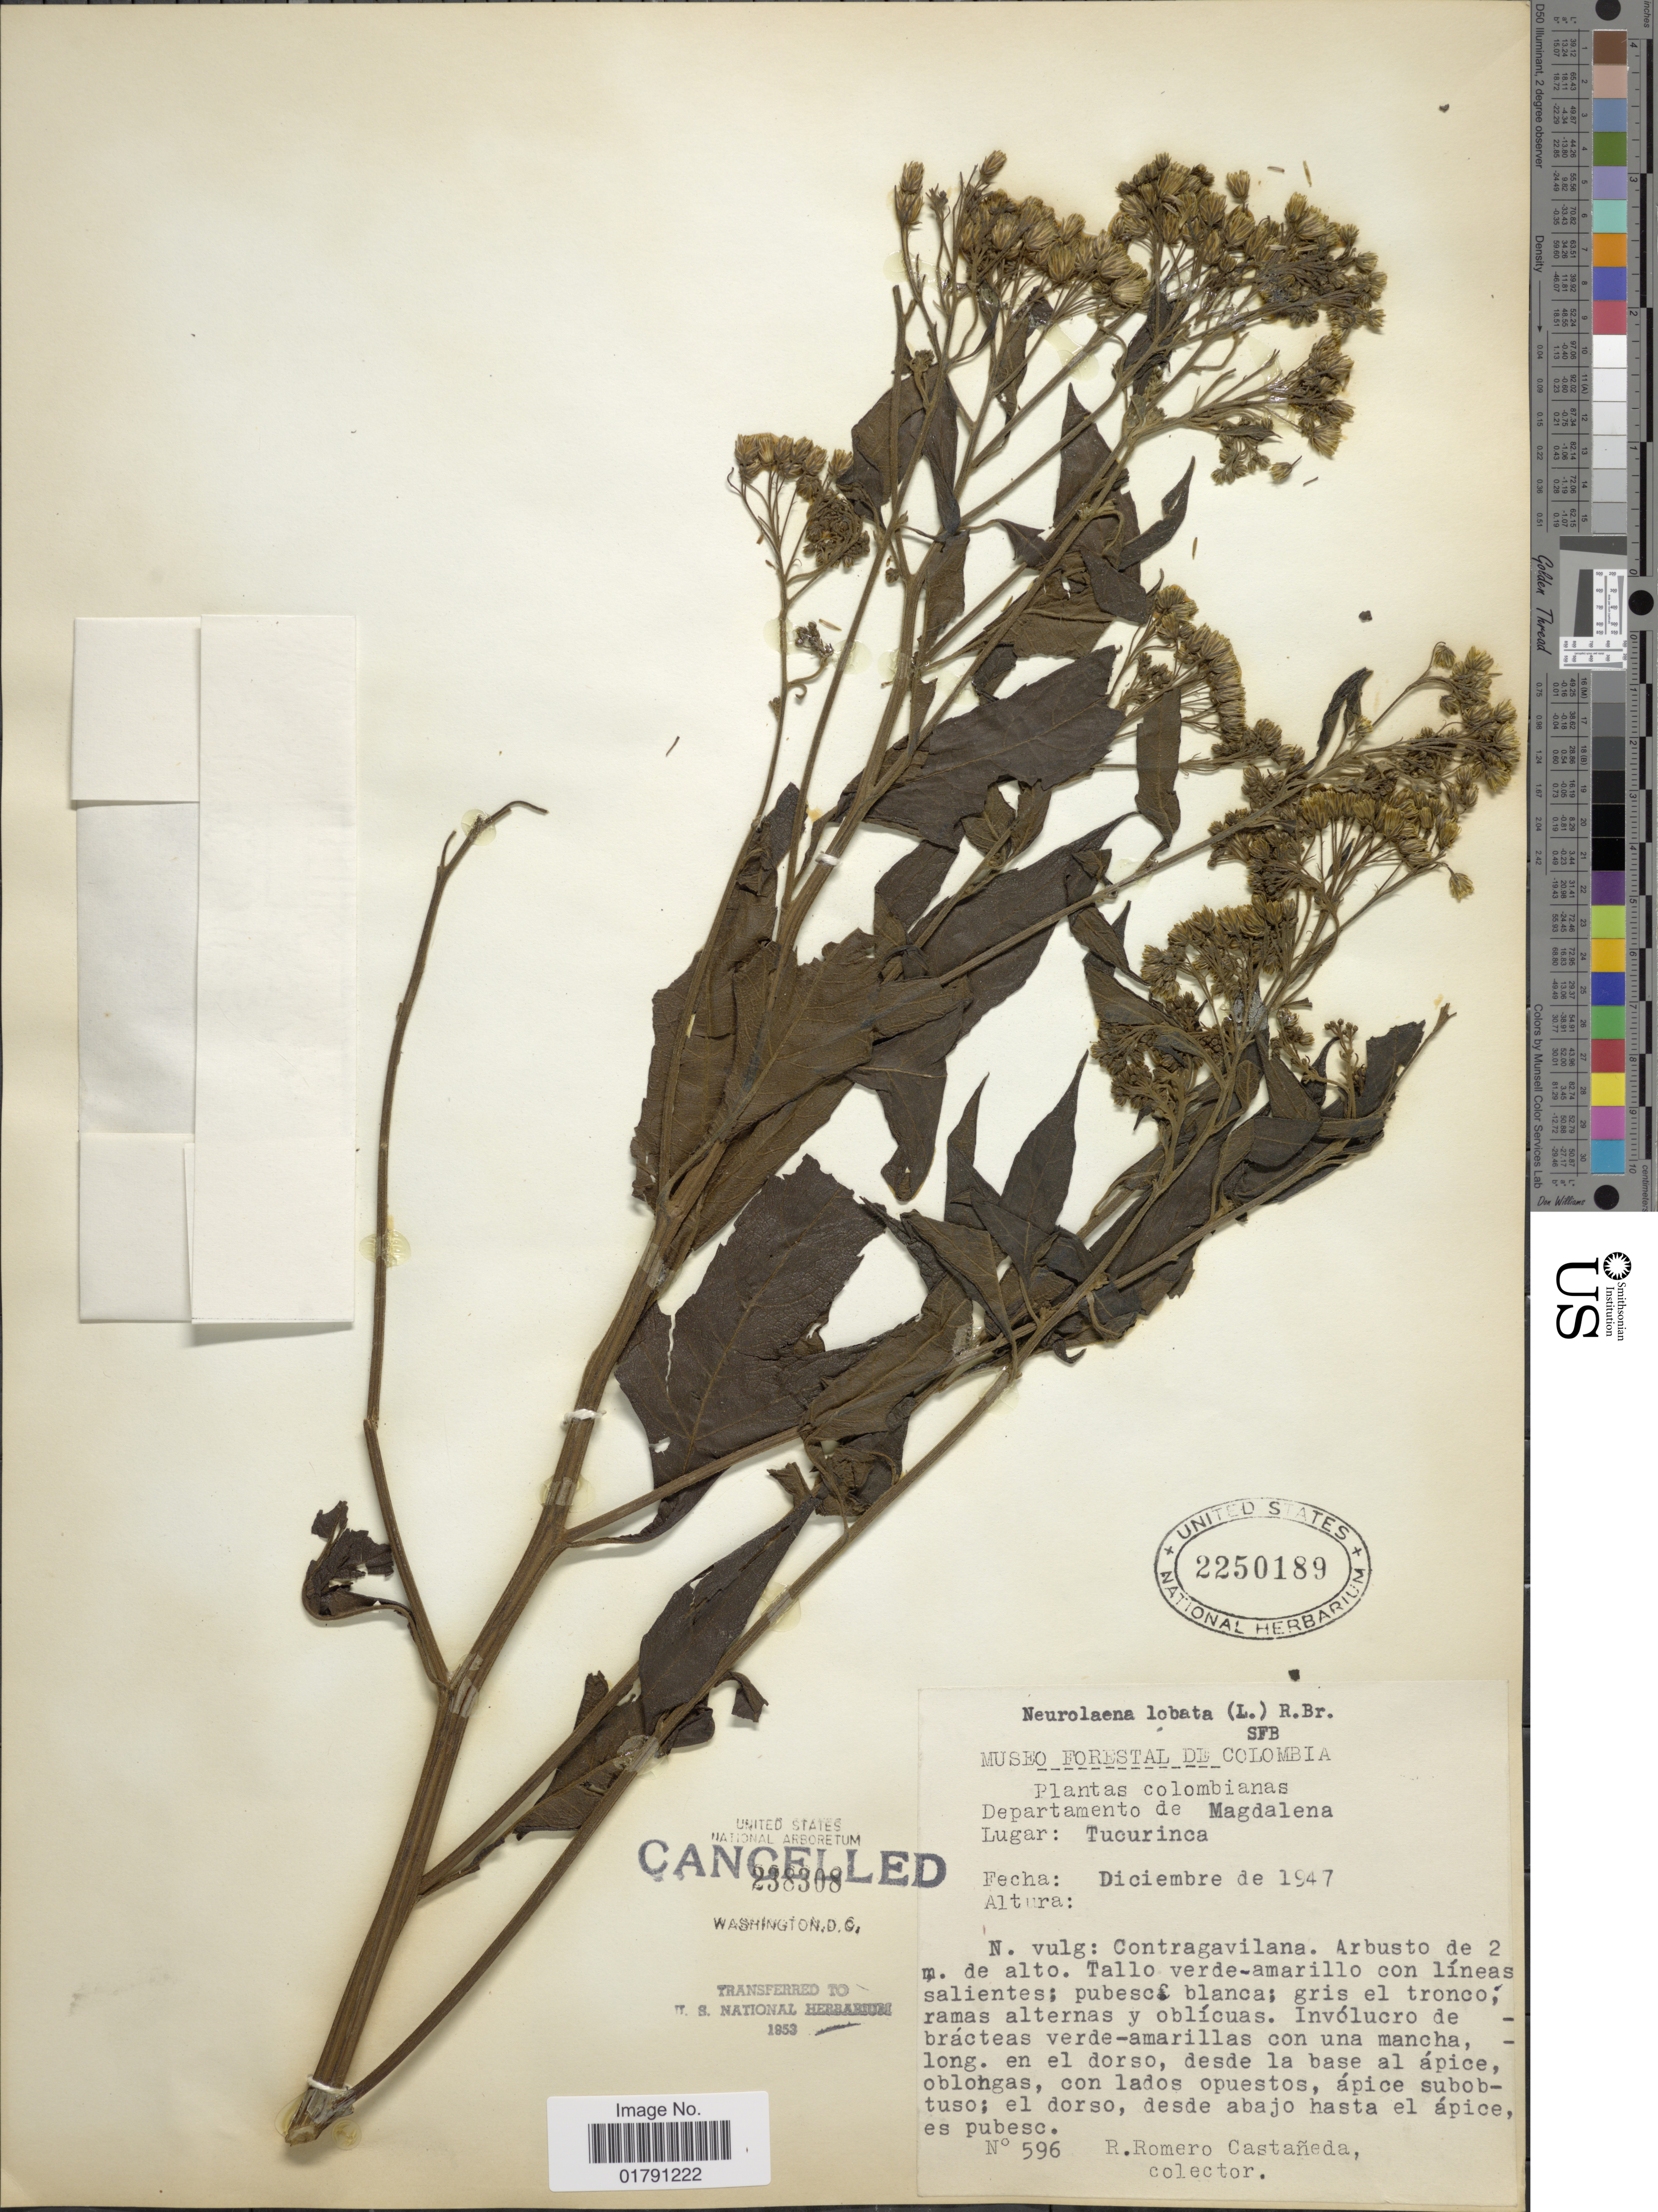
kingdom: Plantae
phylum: Tracheophyta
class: Magnoliopsida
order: Asterales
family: Asteraceae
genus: Neurolaena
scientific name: Neurolaena lobata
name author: (L.) R. Br. ex Cass.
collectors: R. Romero Castañeda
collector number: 596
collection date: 1947-12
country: Colombia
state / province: Magdalena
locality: Tucurinca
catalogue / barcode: US 2250189